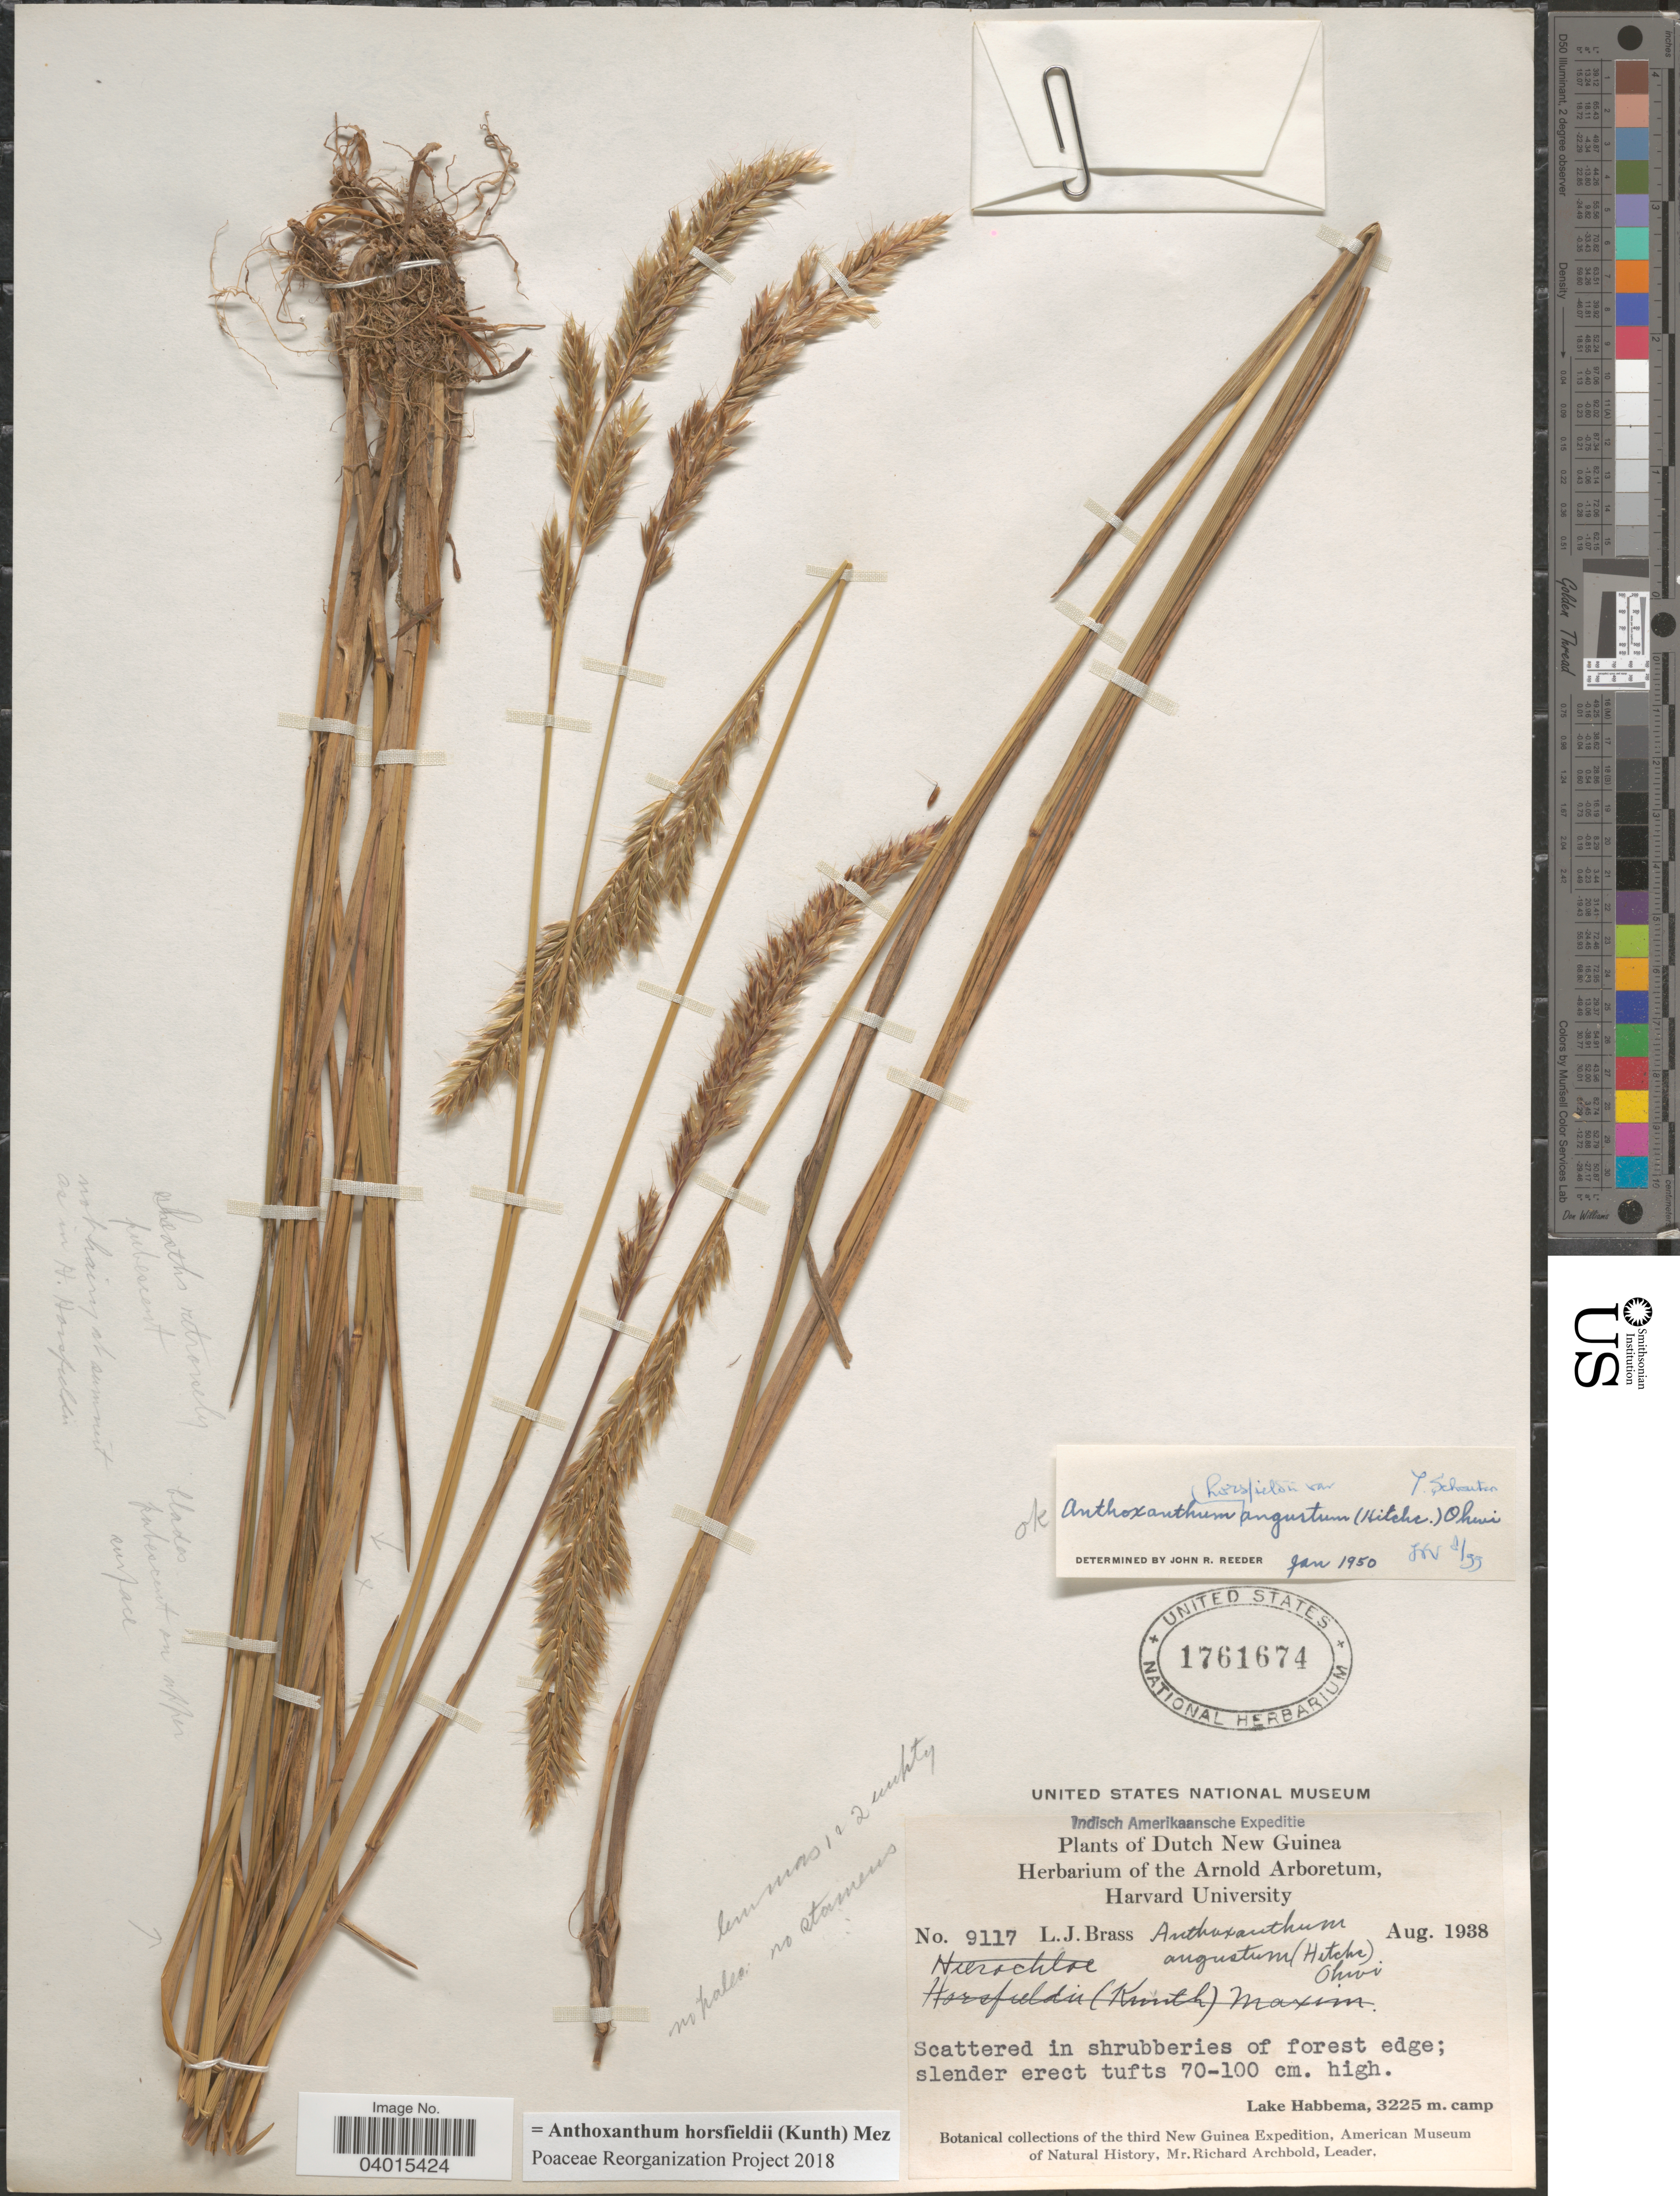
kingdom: Plantae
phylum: Tracheophyta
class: Liliopsida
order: Poales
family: Poaceae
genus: Anthoxanthum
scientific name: Anthoxanthum horsfieldii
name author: (Benn.) Mez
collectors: L. J. Brass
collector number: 9117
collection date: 1938-08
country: Indonesia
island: New Guinea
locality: Dutch New Guinea. Lake Habbema.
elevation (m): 3225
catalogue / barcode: US 1761674